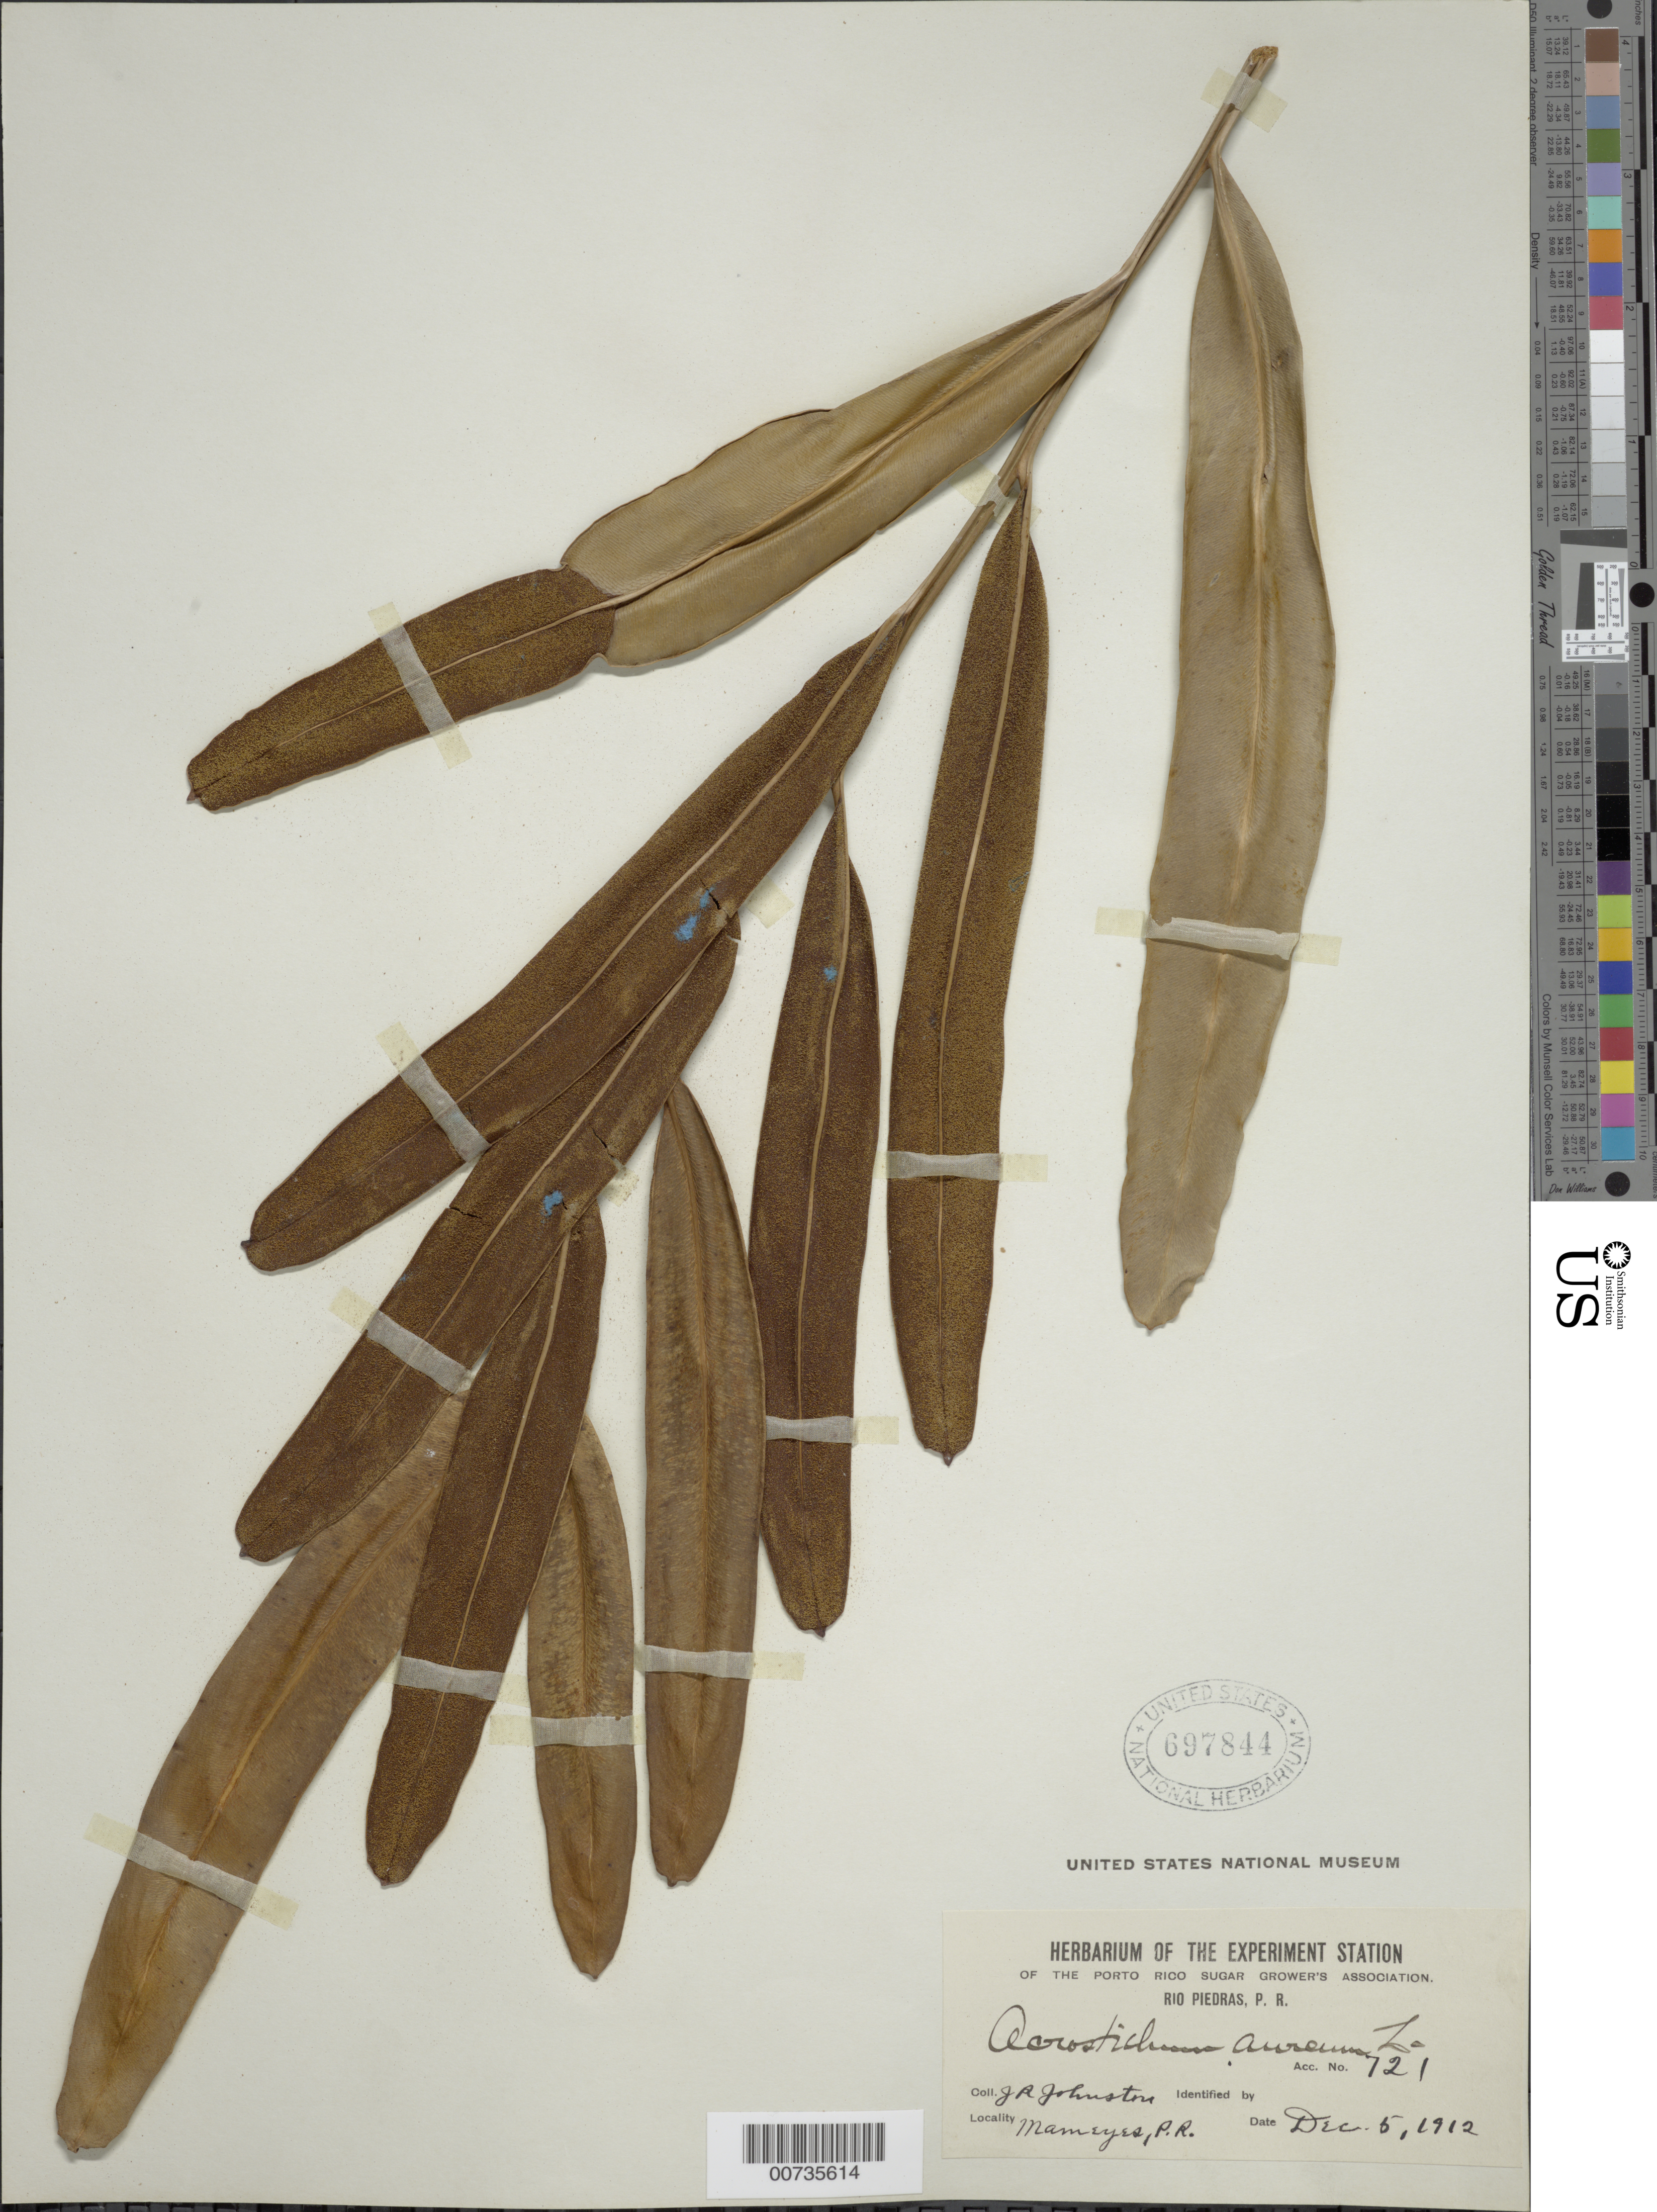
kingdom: Plantae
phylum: Tracheophyta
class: Polypodiopsida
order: Polypodiales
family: Pteridaceae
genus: Acrostichum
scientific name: Acrostichum aureum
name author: L.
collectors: J. Johnston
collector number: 721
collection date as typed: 05 Dec 1912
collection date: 1912-12-05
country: Puerto Rico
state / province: Río Grande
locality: Mameyes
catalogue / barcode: US 697844